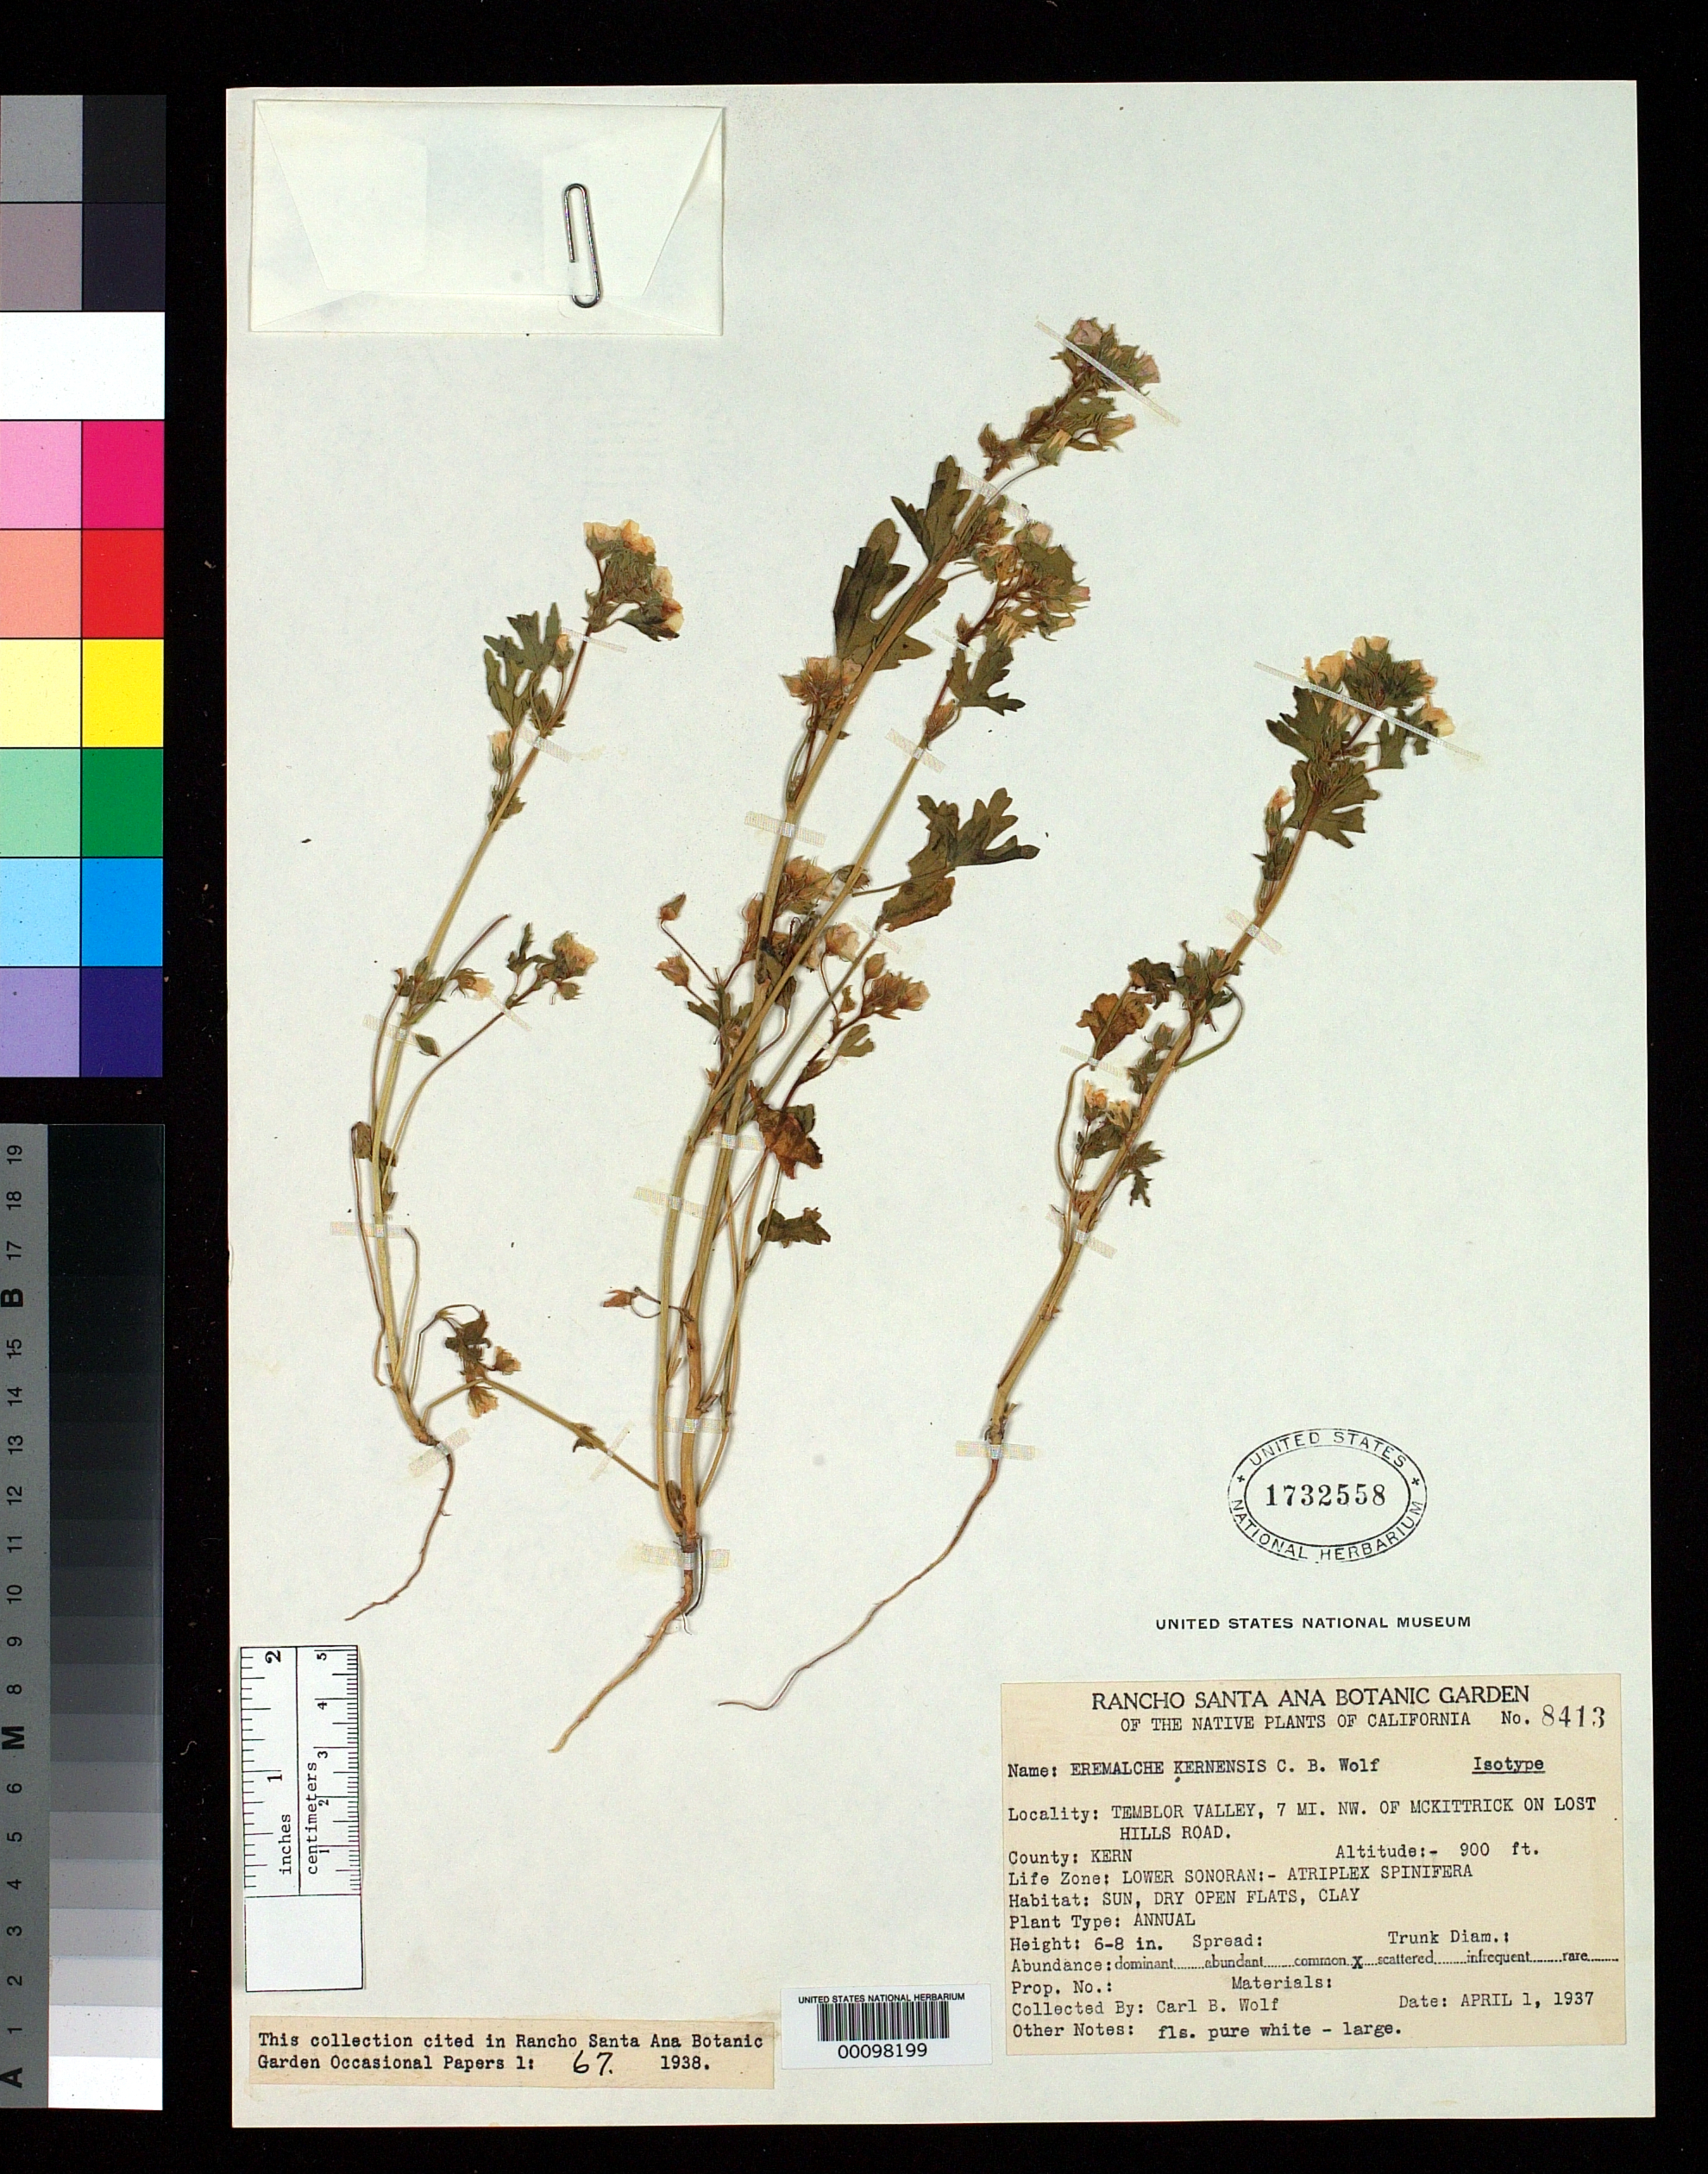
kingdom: Plantae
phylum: Tracheophyta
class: Magnoliopsida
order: Malvales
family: Malvaceae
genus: Eremalche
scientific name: Eremalche kernensis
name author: C.B. Wolf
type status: Isotype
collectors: C. B. Wolf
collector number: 8413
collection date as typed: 01 Apr 1937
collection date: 1937-04-01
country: United States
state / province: California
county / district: Kern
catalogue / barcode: US 1732558